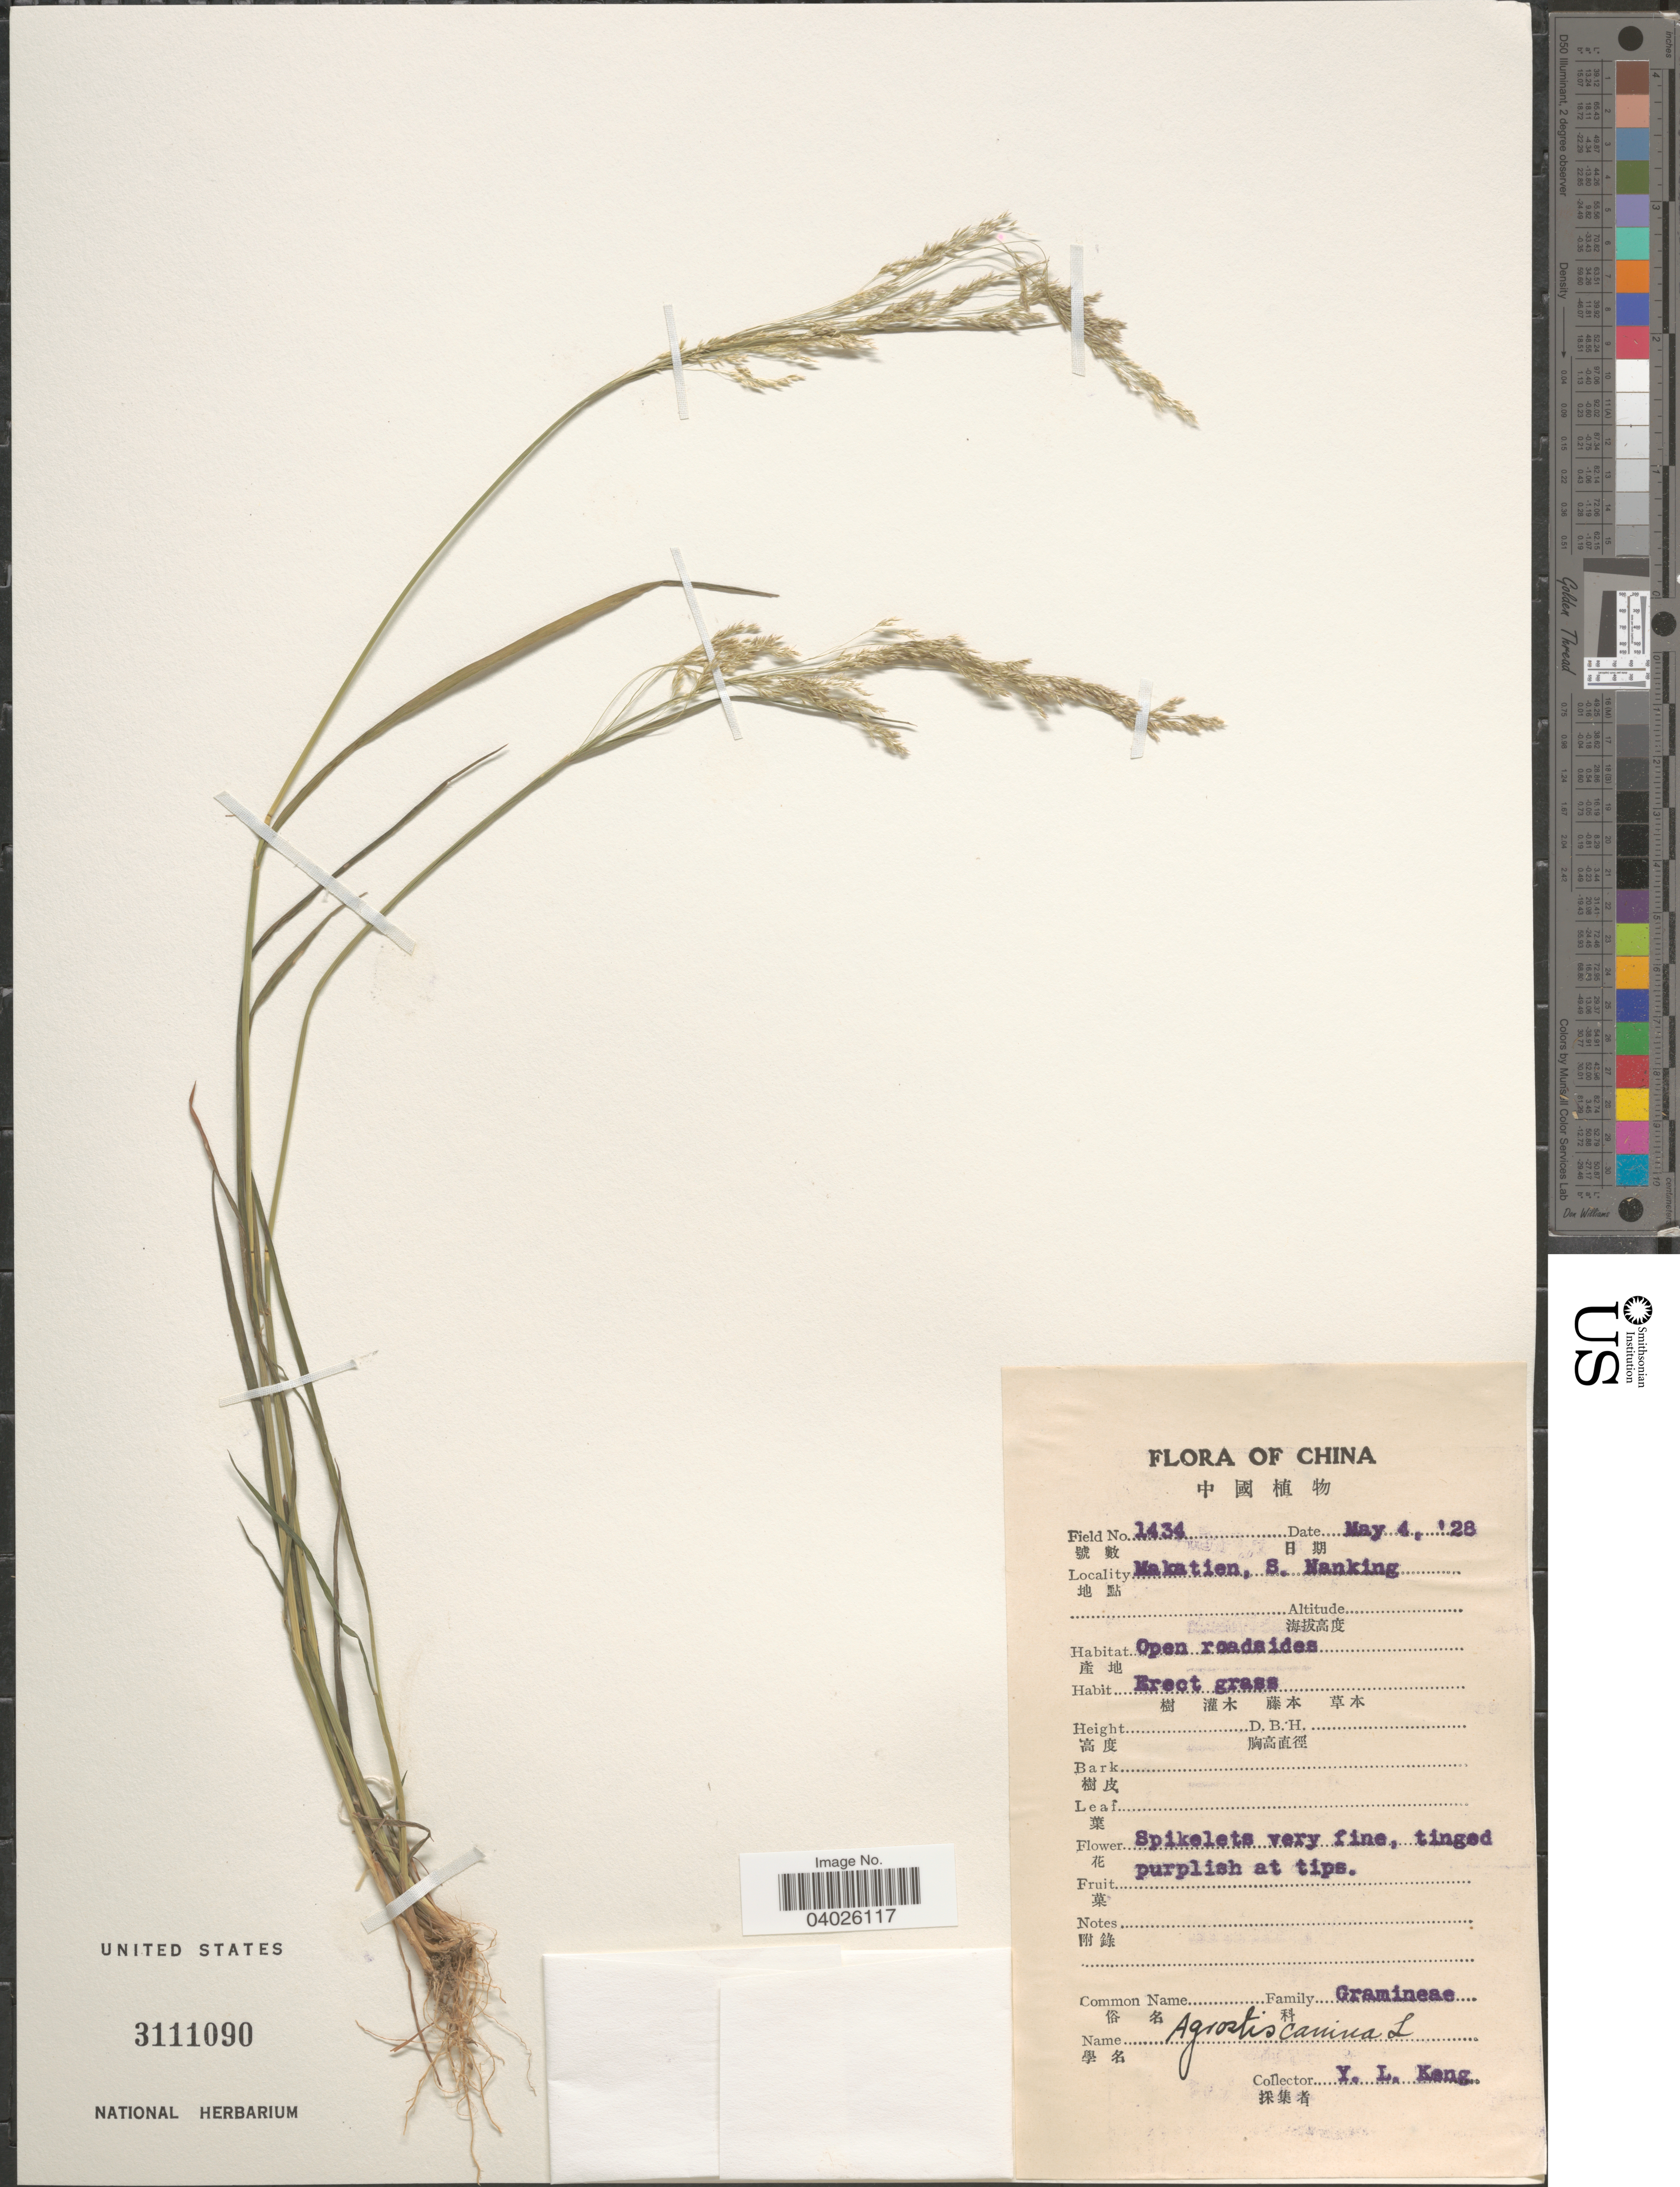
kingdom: Plantae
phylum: Tracheophyta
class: Liliopsida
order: Poales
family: Poaceae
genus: Agrostis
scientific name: Agrostis canina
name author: L.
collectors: Y. L. Keng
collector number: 1434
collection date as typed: Transcribed d/m/y: 4/5/28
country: China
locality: Makatien, S. Nanking.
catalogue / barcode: US 3111090